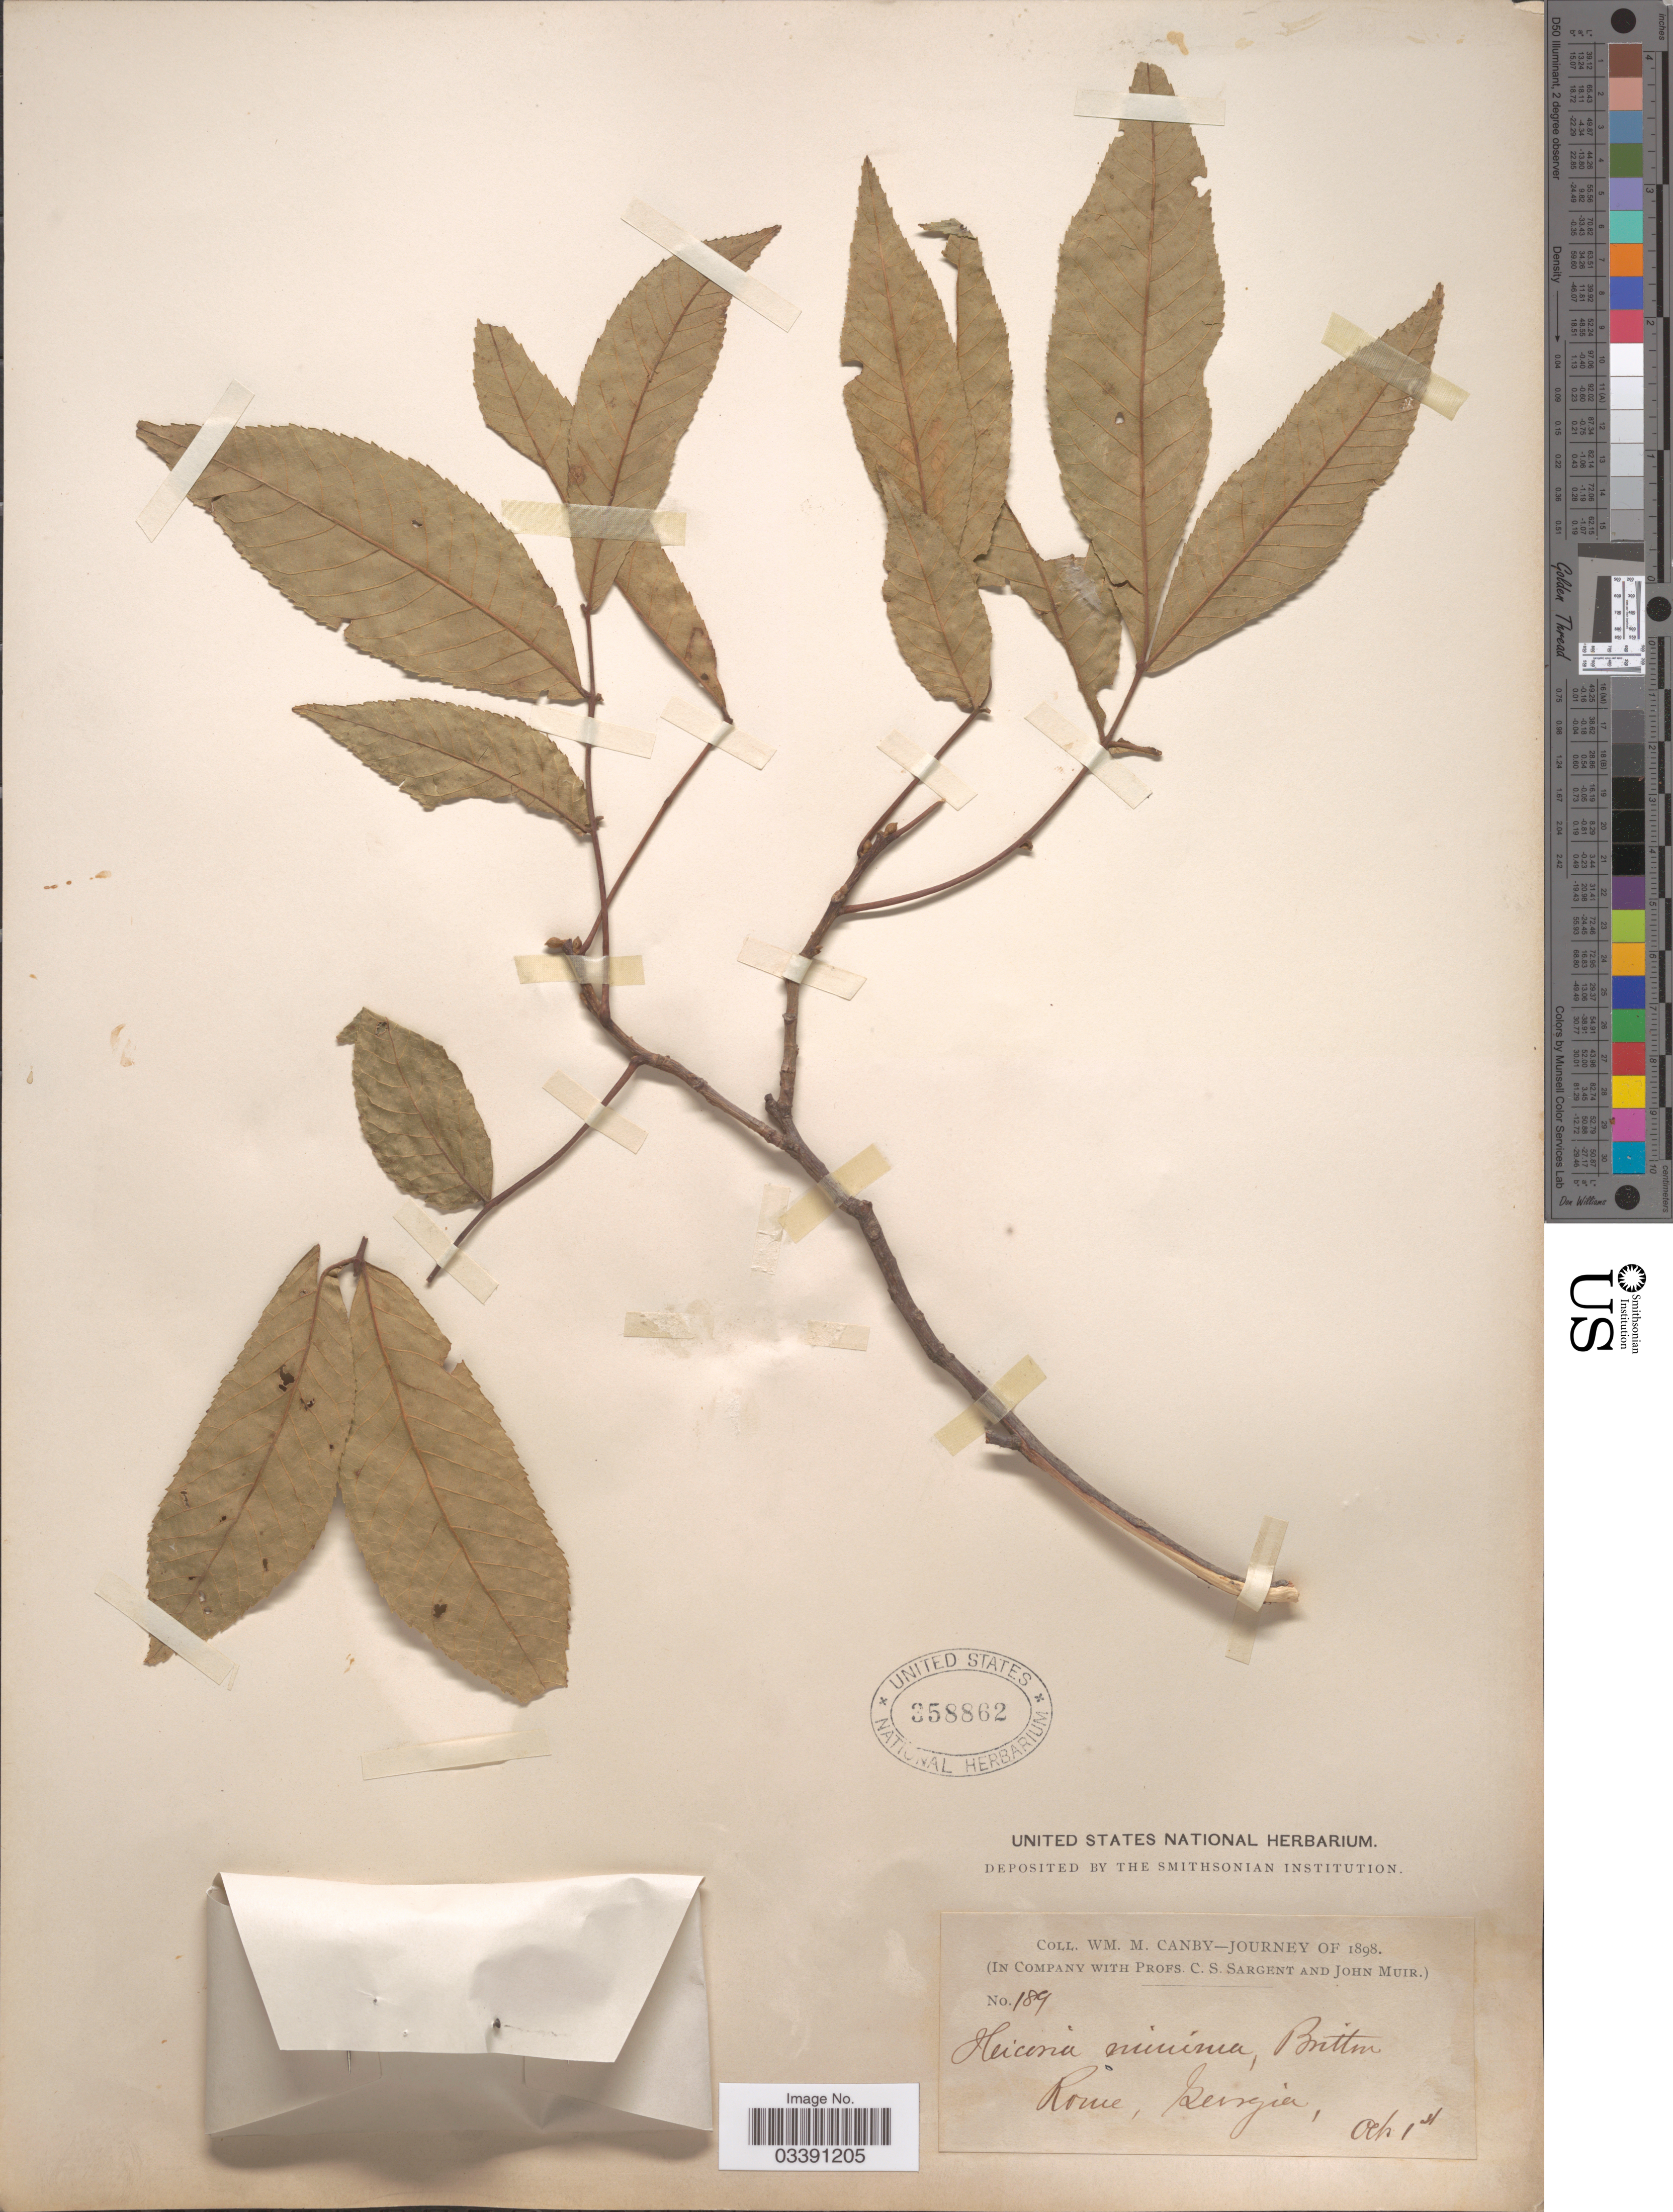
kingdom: Plantae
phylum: Tracheophyta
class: Magnoliopsida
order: Fagales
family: Juglandaceae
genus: Carya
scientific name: Carya cordiformis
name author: (Wangenh.) K. Koch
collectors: W. M. Canby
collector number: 189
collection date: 1898-10-01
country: United States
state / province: Georgia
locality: Rome.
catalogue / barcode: US 358862